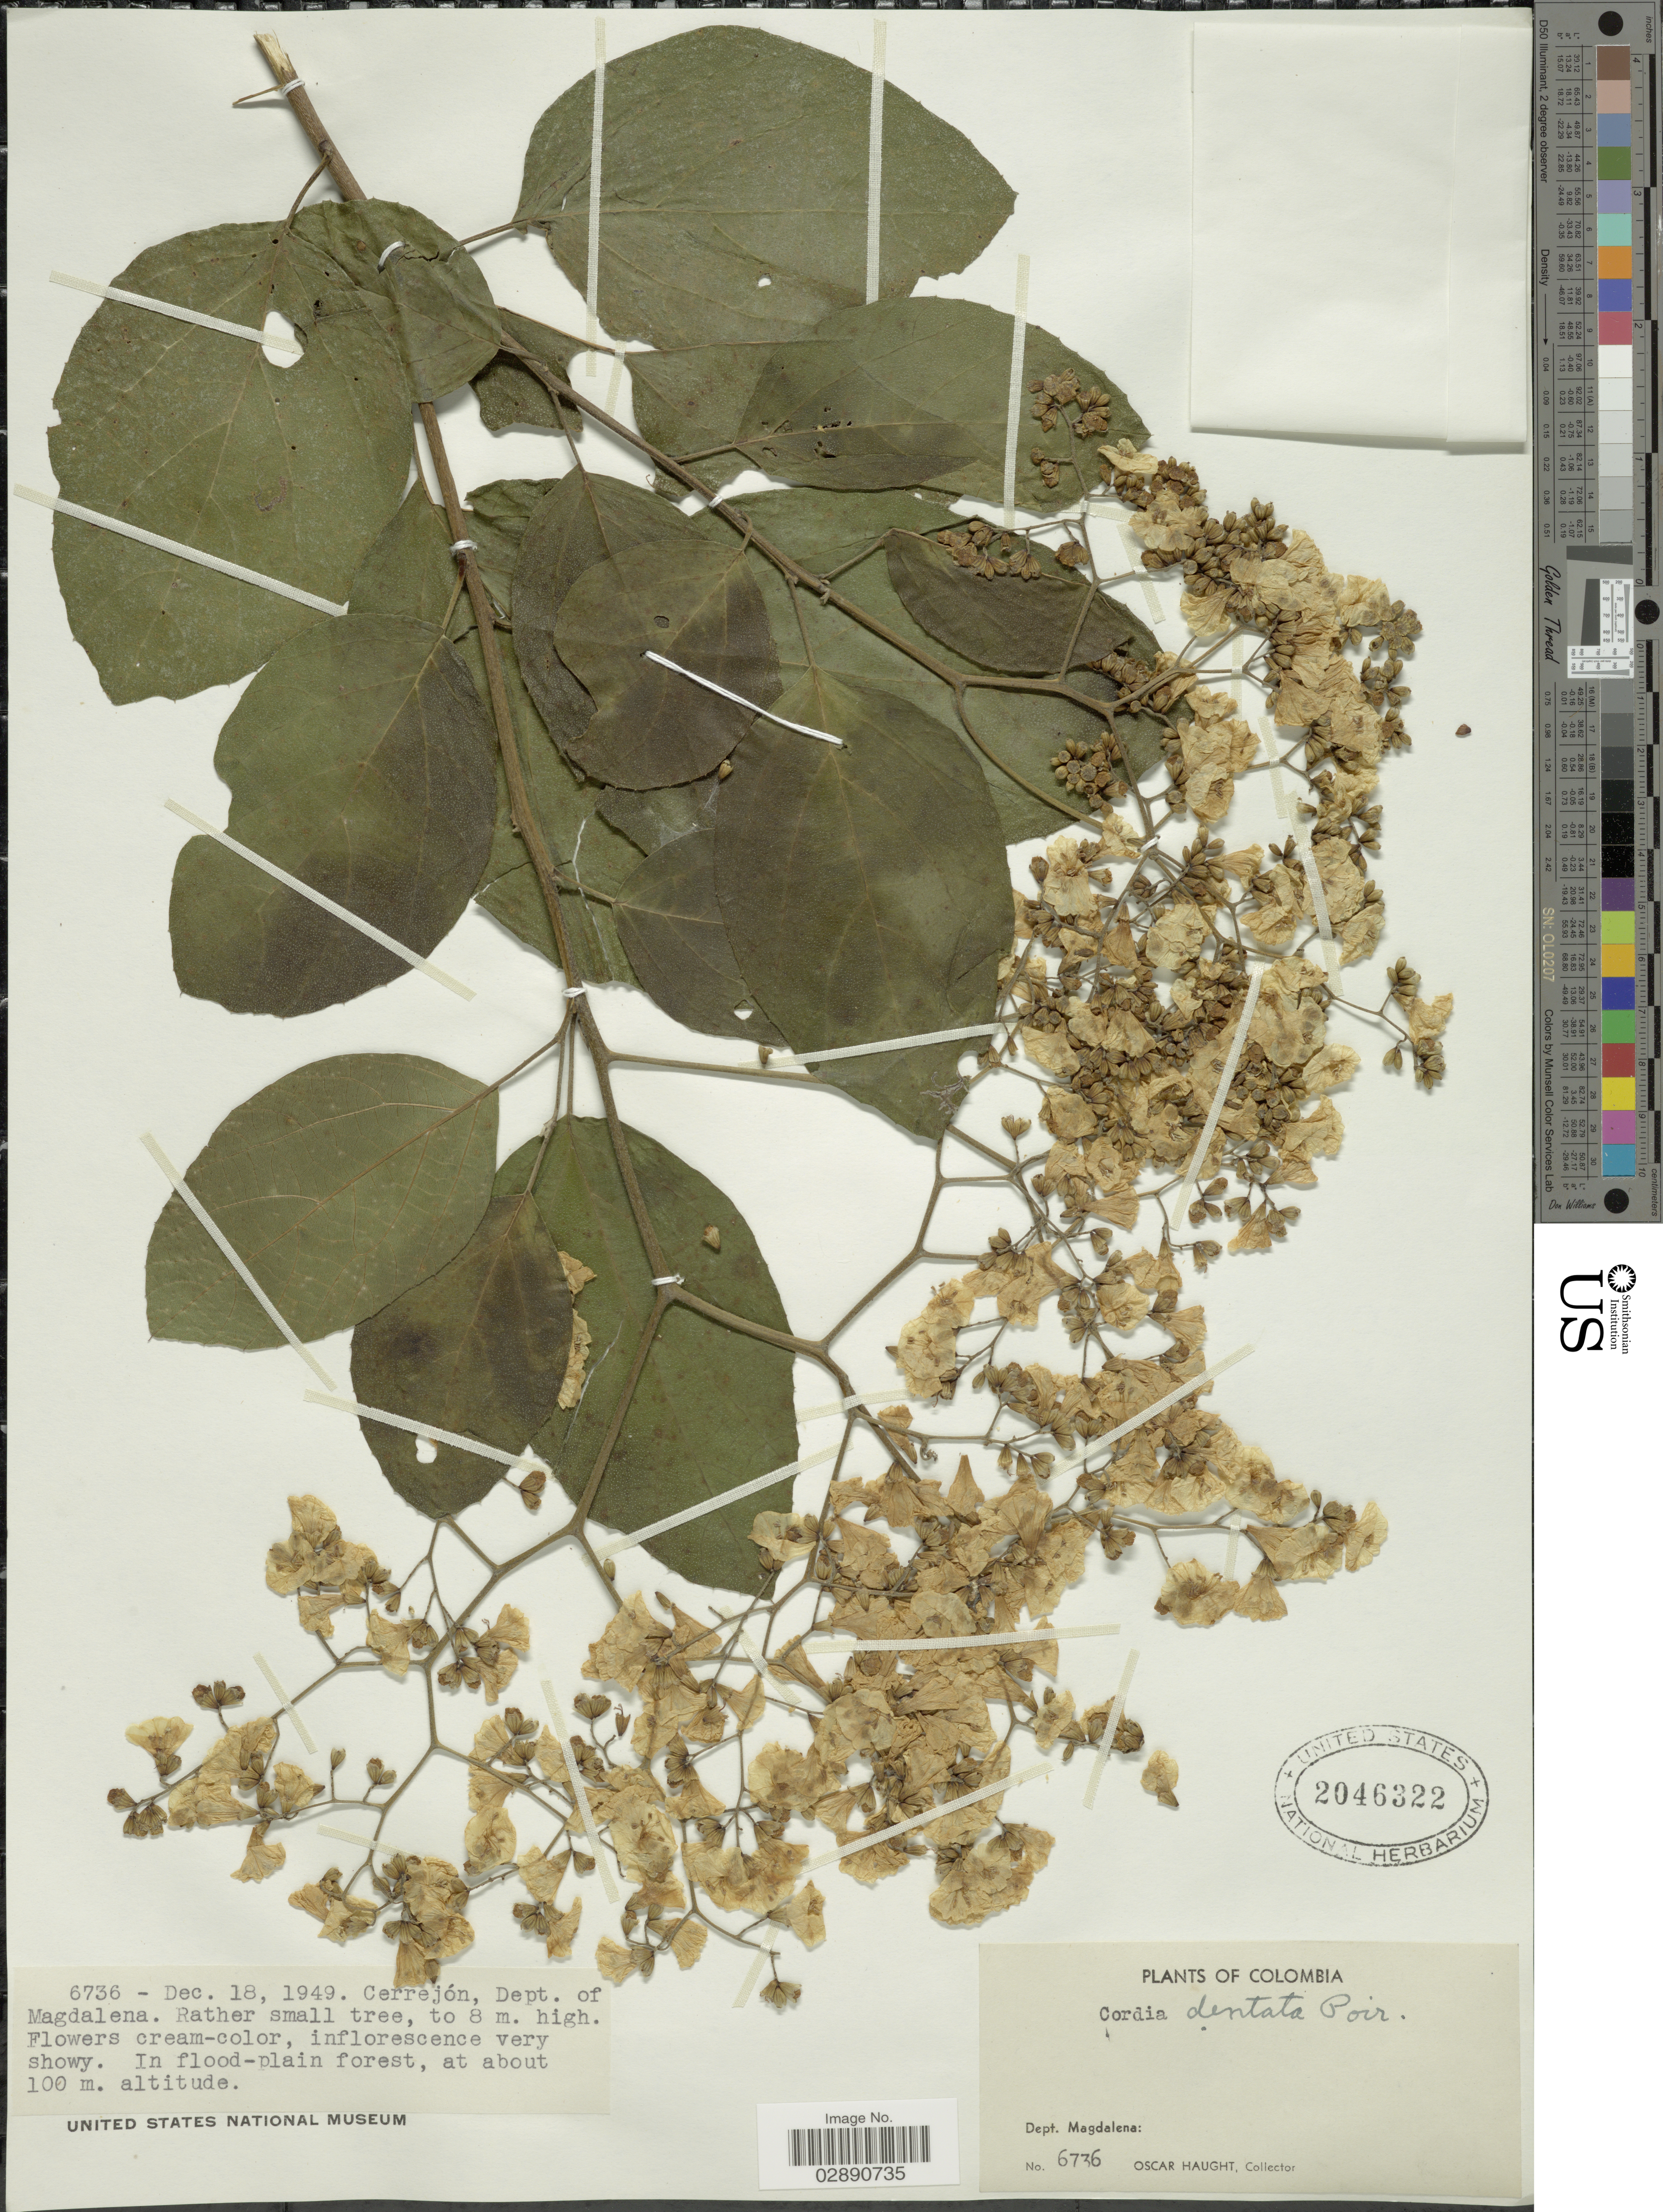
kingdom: Plantae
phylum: Tracheophyta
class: Magnoliopsida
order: Boraginales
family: Cordiaceae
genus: Cordia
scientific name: Cordia dentata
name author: Poir.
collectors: O. L. Haught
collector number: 6736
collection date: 1949-12-18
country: Colombia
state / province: Magdalena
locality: Cerrejón, Dept. of Magdalena.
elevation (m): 100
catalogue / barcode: US 2046322